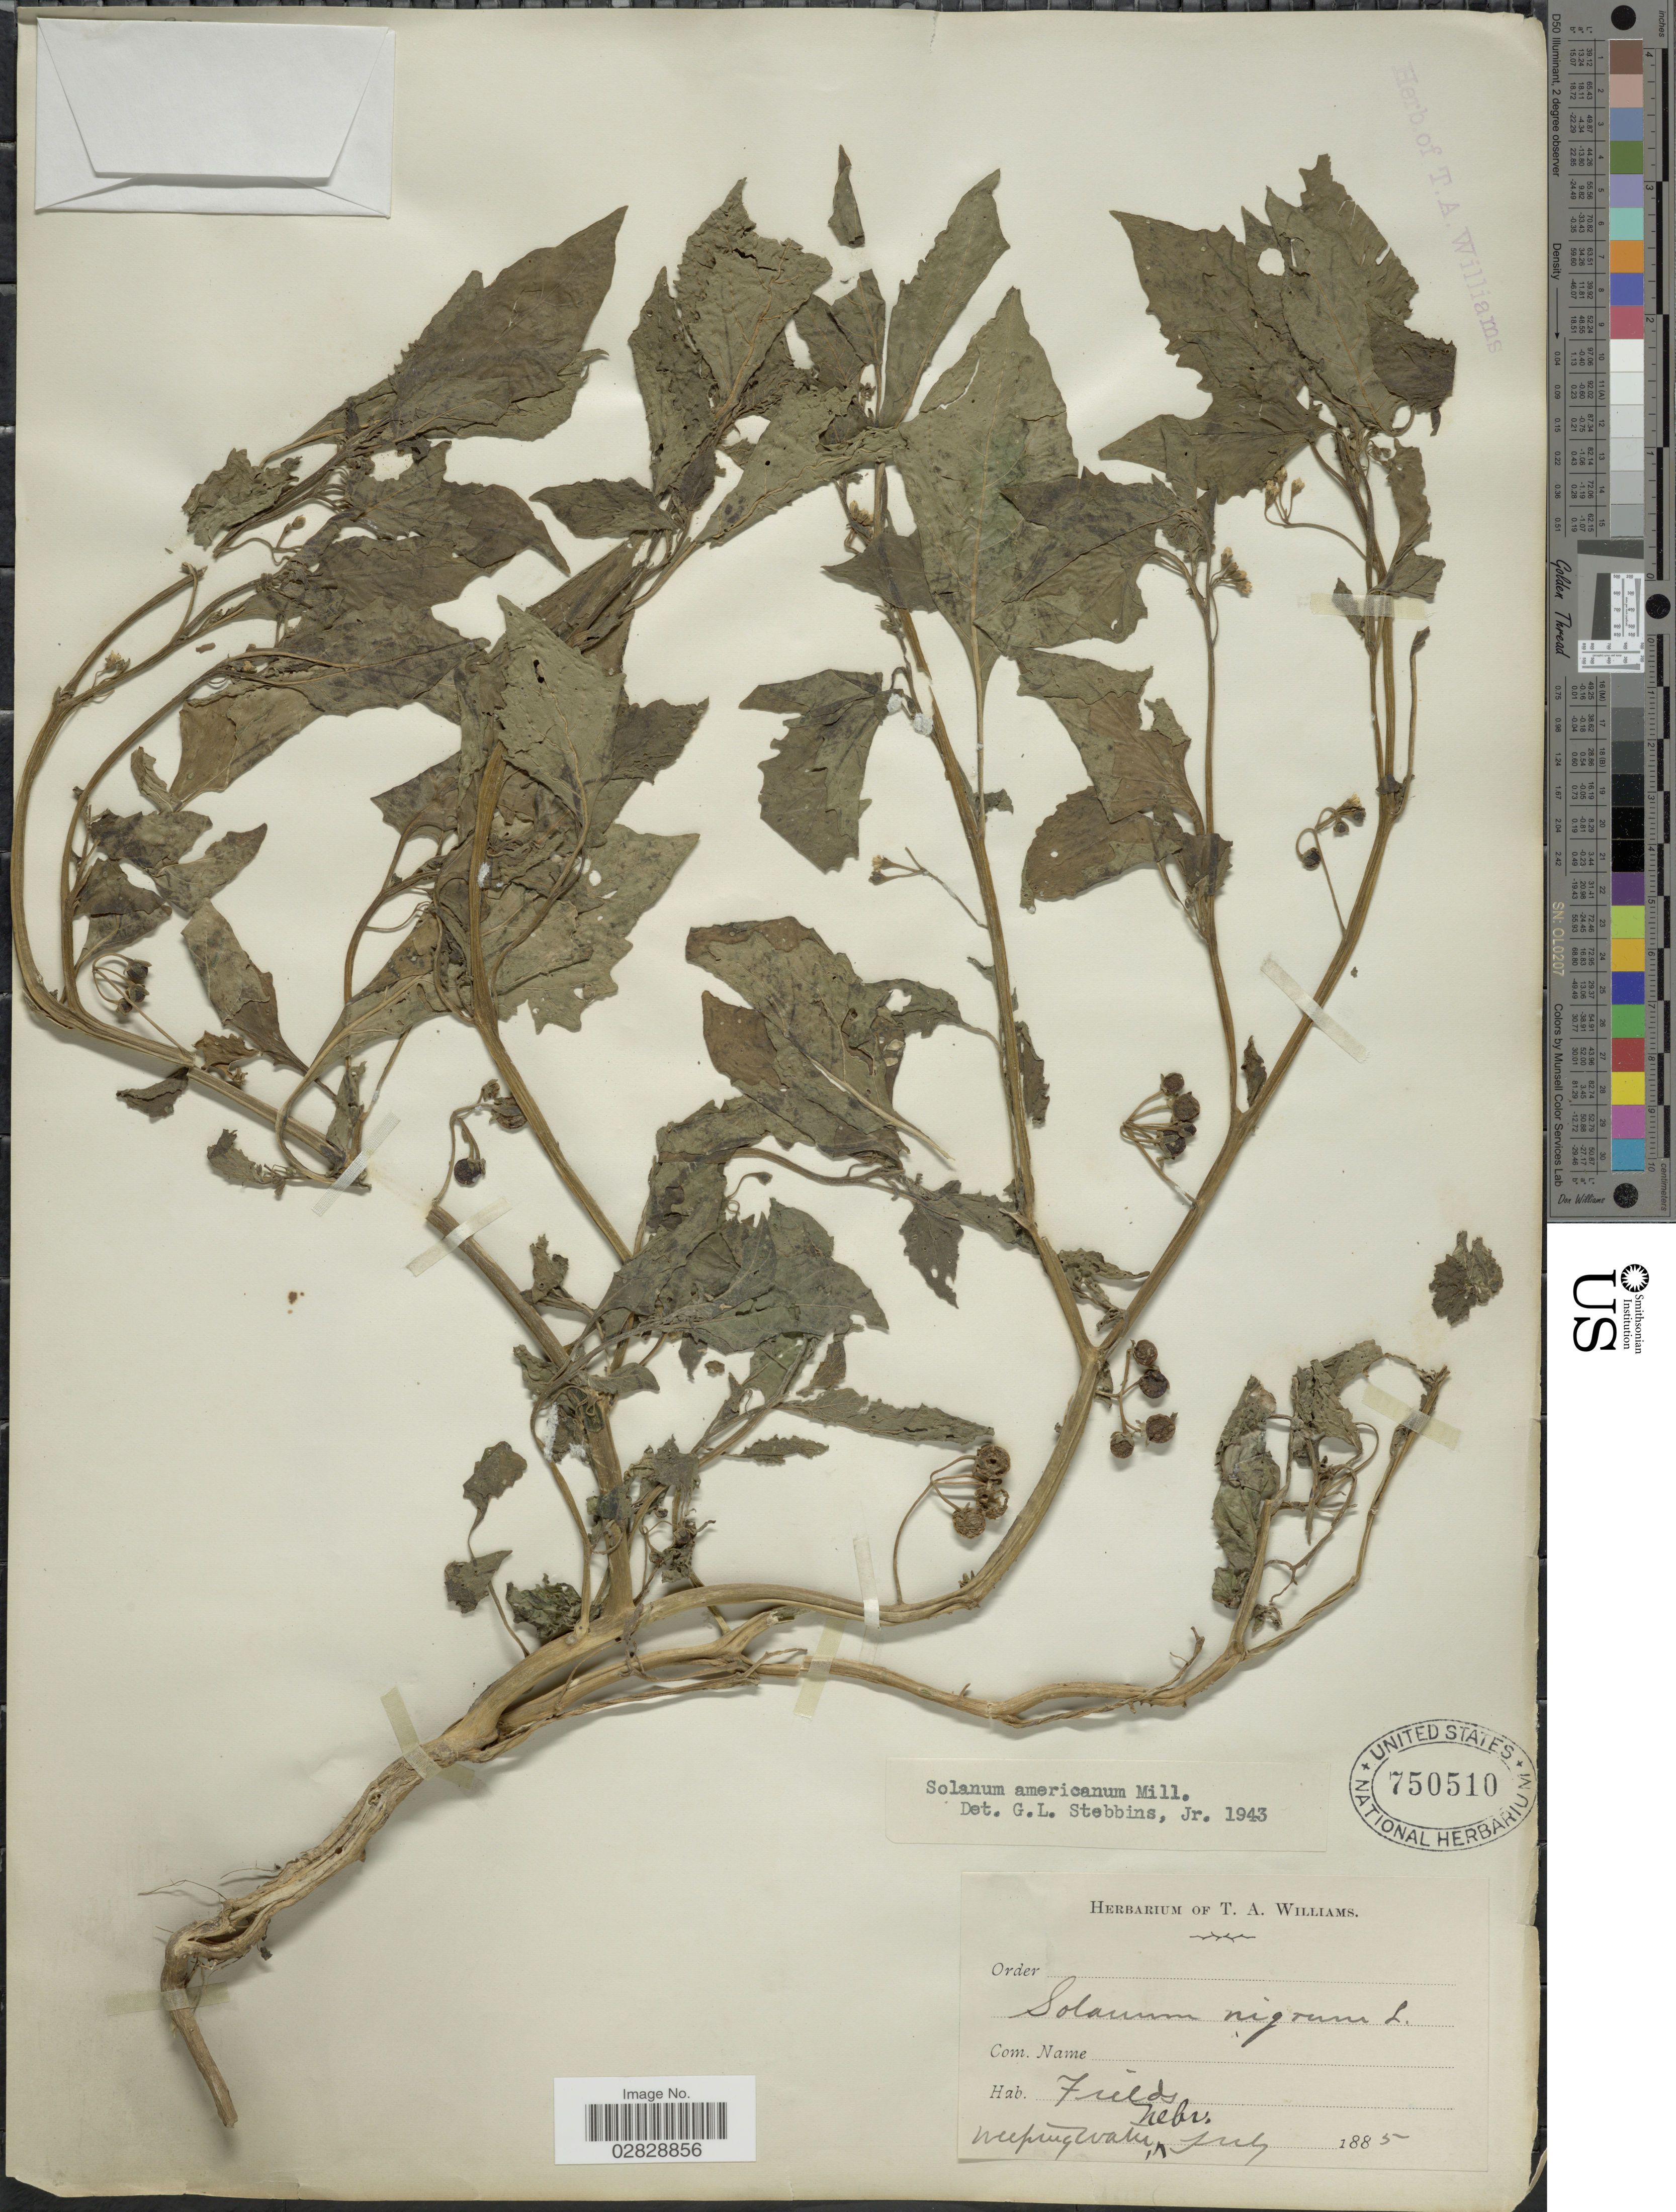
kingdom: Plantae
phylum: Tracheophyta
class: Magnoliopsida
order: Solanales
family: Solanaceae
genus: Solanum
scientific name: Solanum emulans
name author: Raf.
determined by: Knapp, S. D.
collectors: ex herb. Thos. A. Williams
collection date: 1885-07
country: United States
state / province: Nebraska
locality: Weeping Water.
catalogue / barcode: US 750510